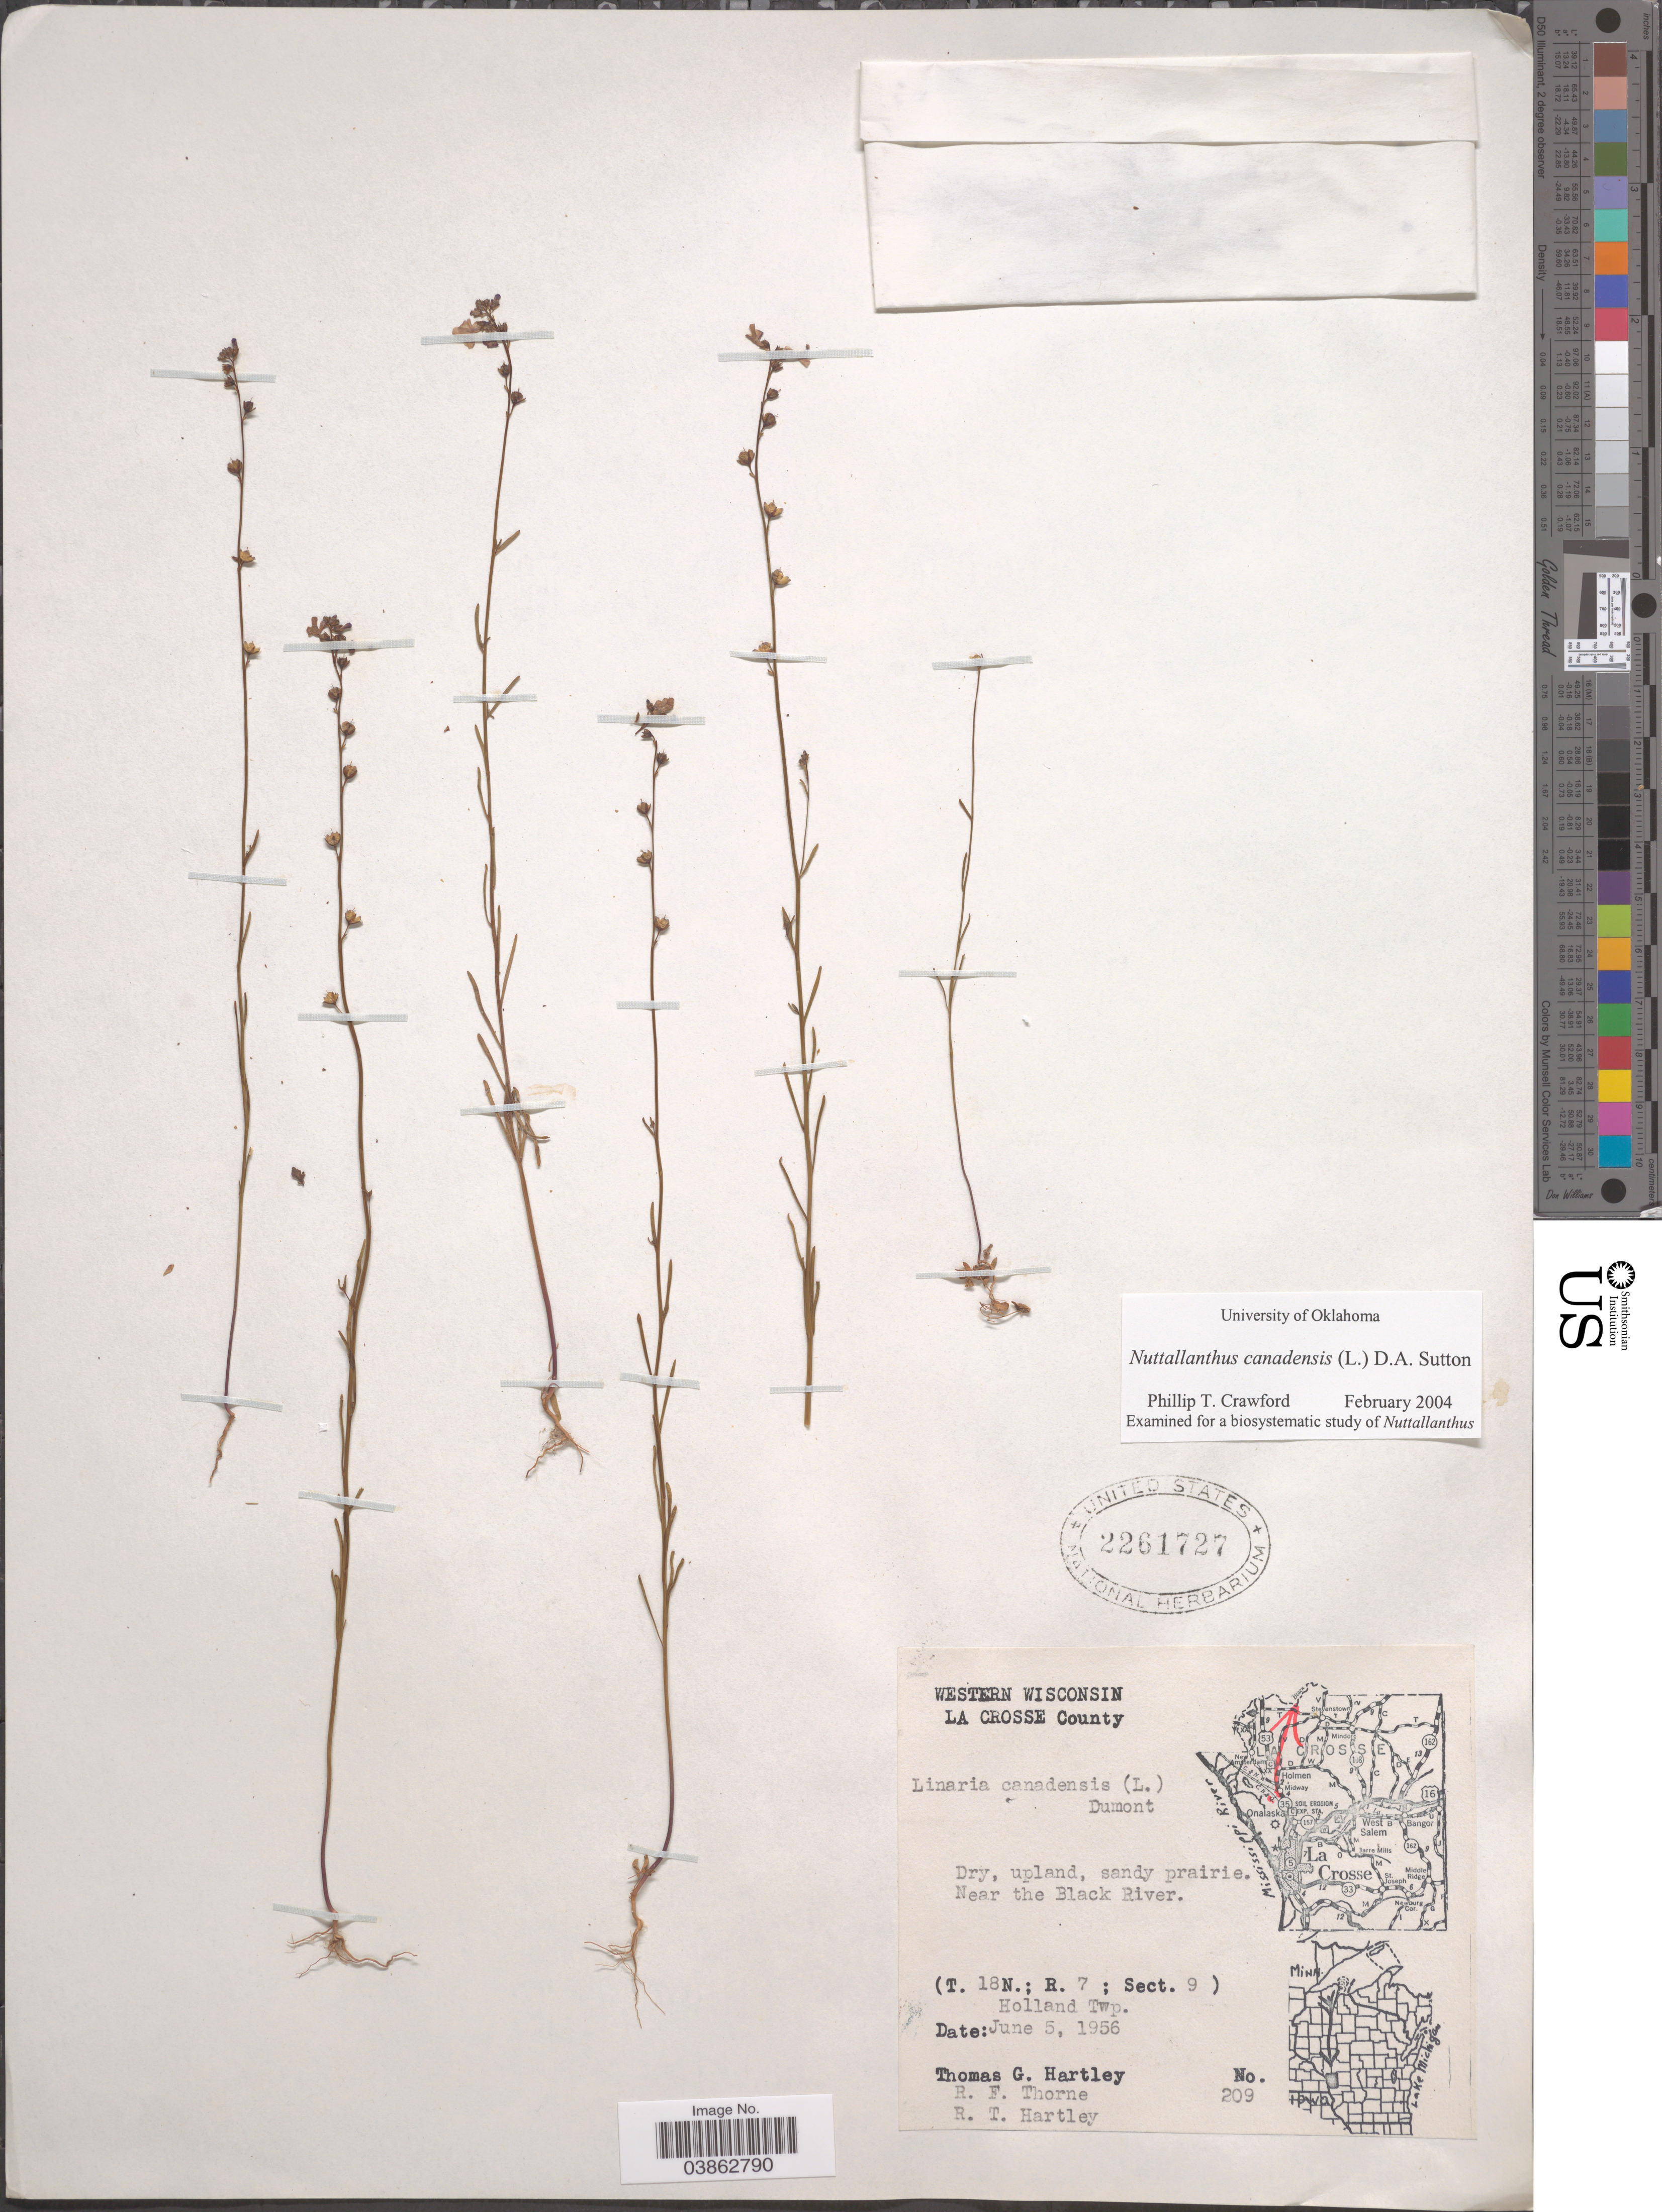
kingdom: Plantae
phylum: Tracheophyta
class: Magnoliopsida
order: Lamiales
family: Plantaginaceae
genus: Linaria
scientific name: Linaria canadensis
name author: (L.) Dum. Cours.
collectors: T. G. Hartley, R. Thorne & R. T. Hartley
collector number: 209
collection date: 1956-06-05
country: United States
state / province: Wisconsin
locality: Western Wisconsin. La Crosse County. Near the Black River. (T. 18N,; R.7; Sect. 9). Holland Twp.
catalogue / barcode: US 2261727